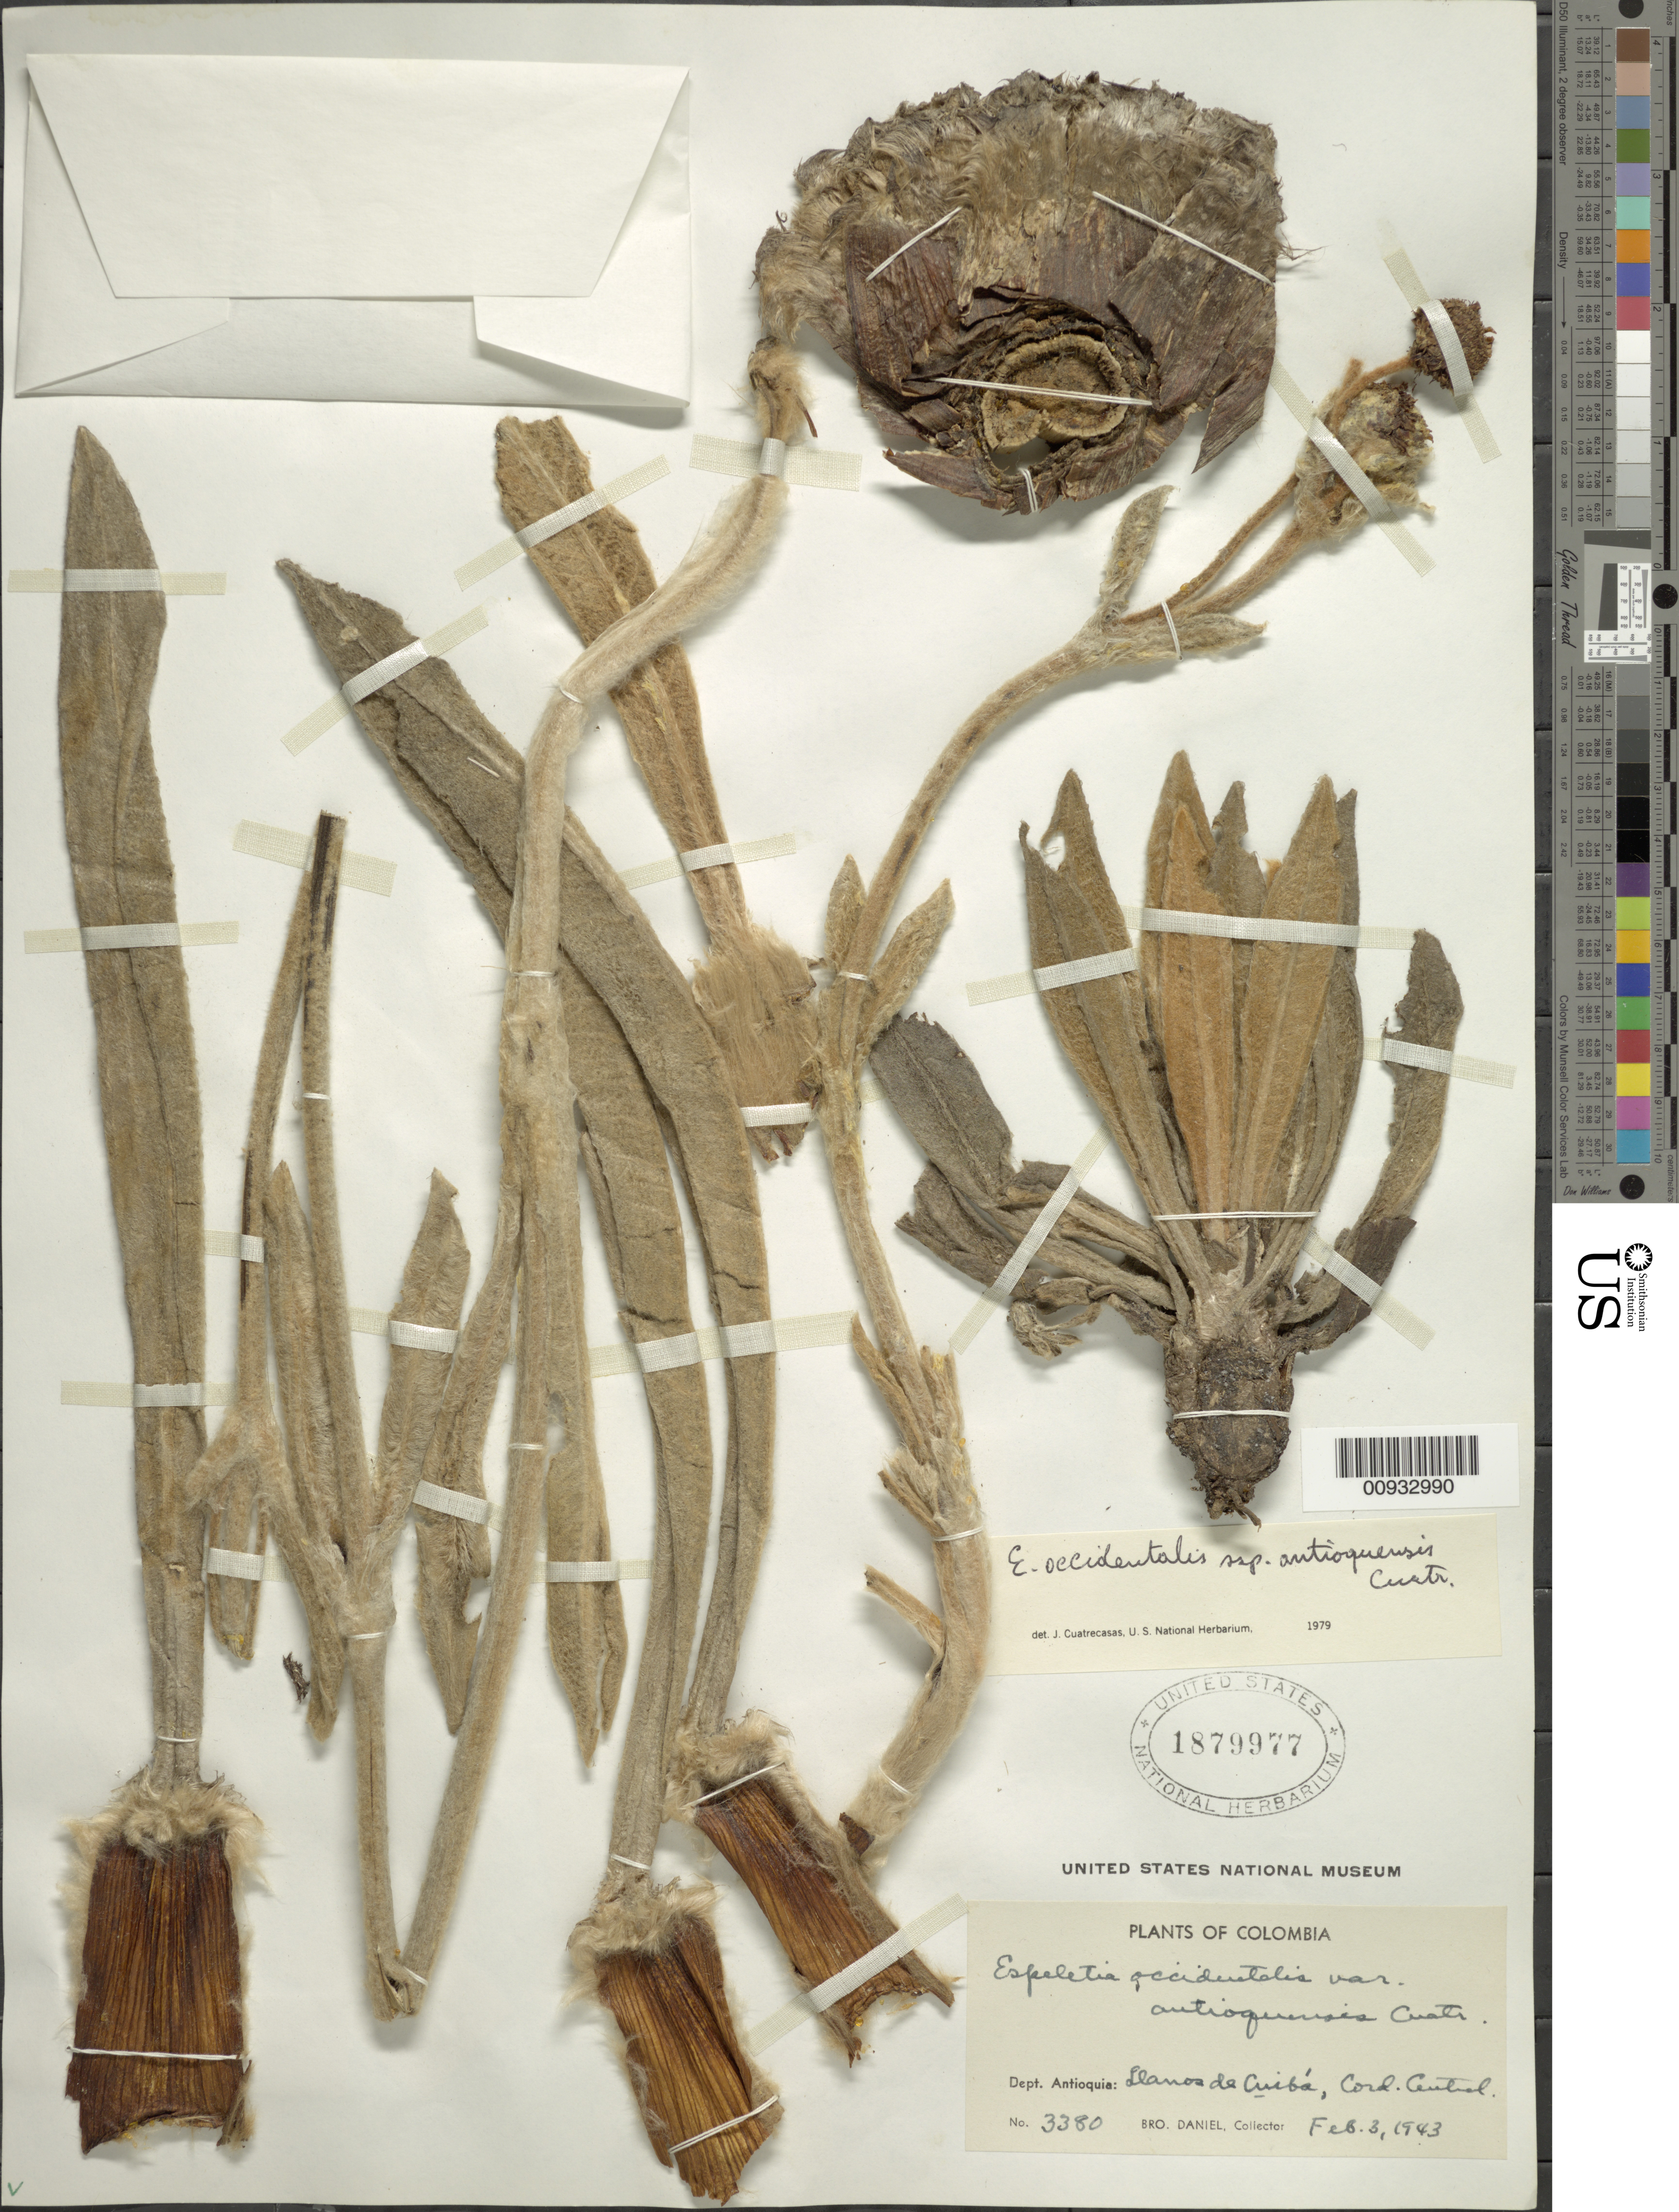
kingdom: Plantae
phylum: Tracheophyta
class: Magnoliopsida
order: Asterales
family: Asteraceae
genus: Espeletia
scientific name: Espeletia occidentalis var. antioquensis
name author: Cuatrec.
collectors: Bro. Daniel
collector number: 3380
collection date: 1943-02-03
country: Colombia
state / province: Antioquia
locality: Llanos de Cuibá, Cordillera Central.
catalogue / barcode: US 1879977